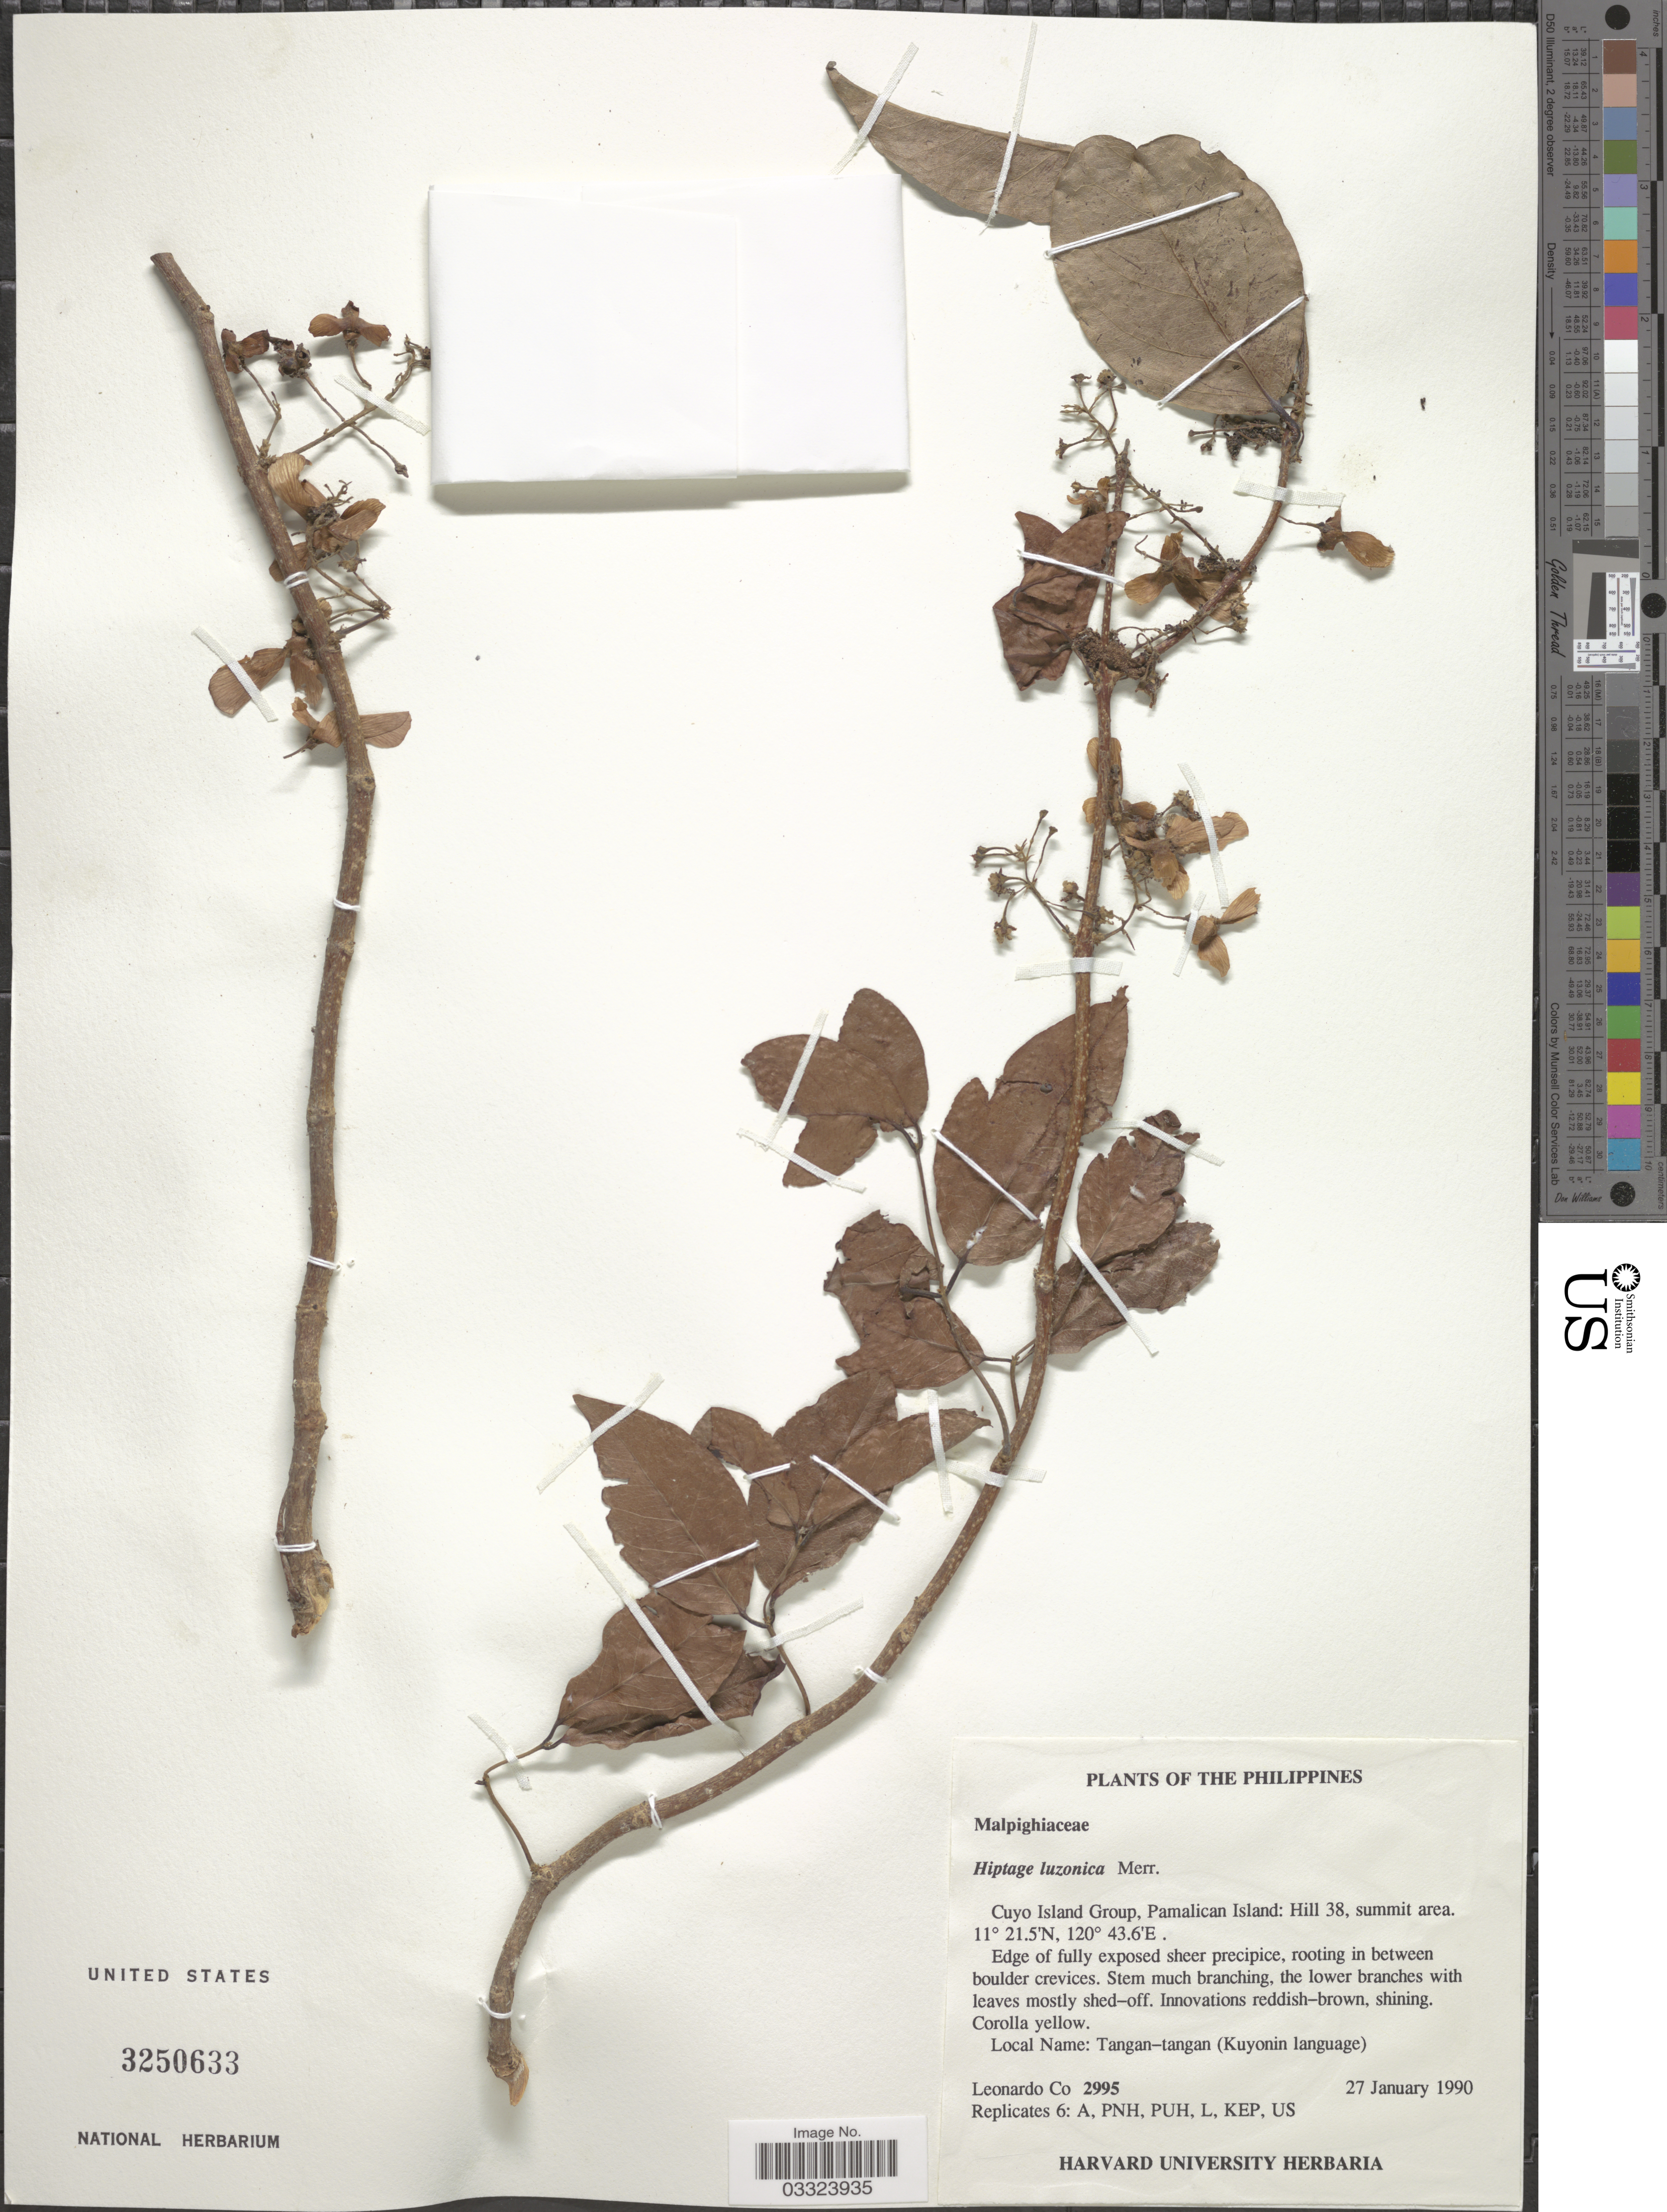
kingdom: Plantae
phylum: Tracheophyta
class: Magnoliopsida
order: Malpighiales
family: Malpighiaceae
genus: Hiptage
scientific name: Hiptage luzonica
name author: Merr.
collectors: L. Co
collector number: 2995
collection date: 1990-01-27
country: Philippines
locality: Cuyo Island Group, Pamalican Island: Hill 38, summit area.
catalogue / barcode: US 3250633